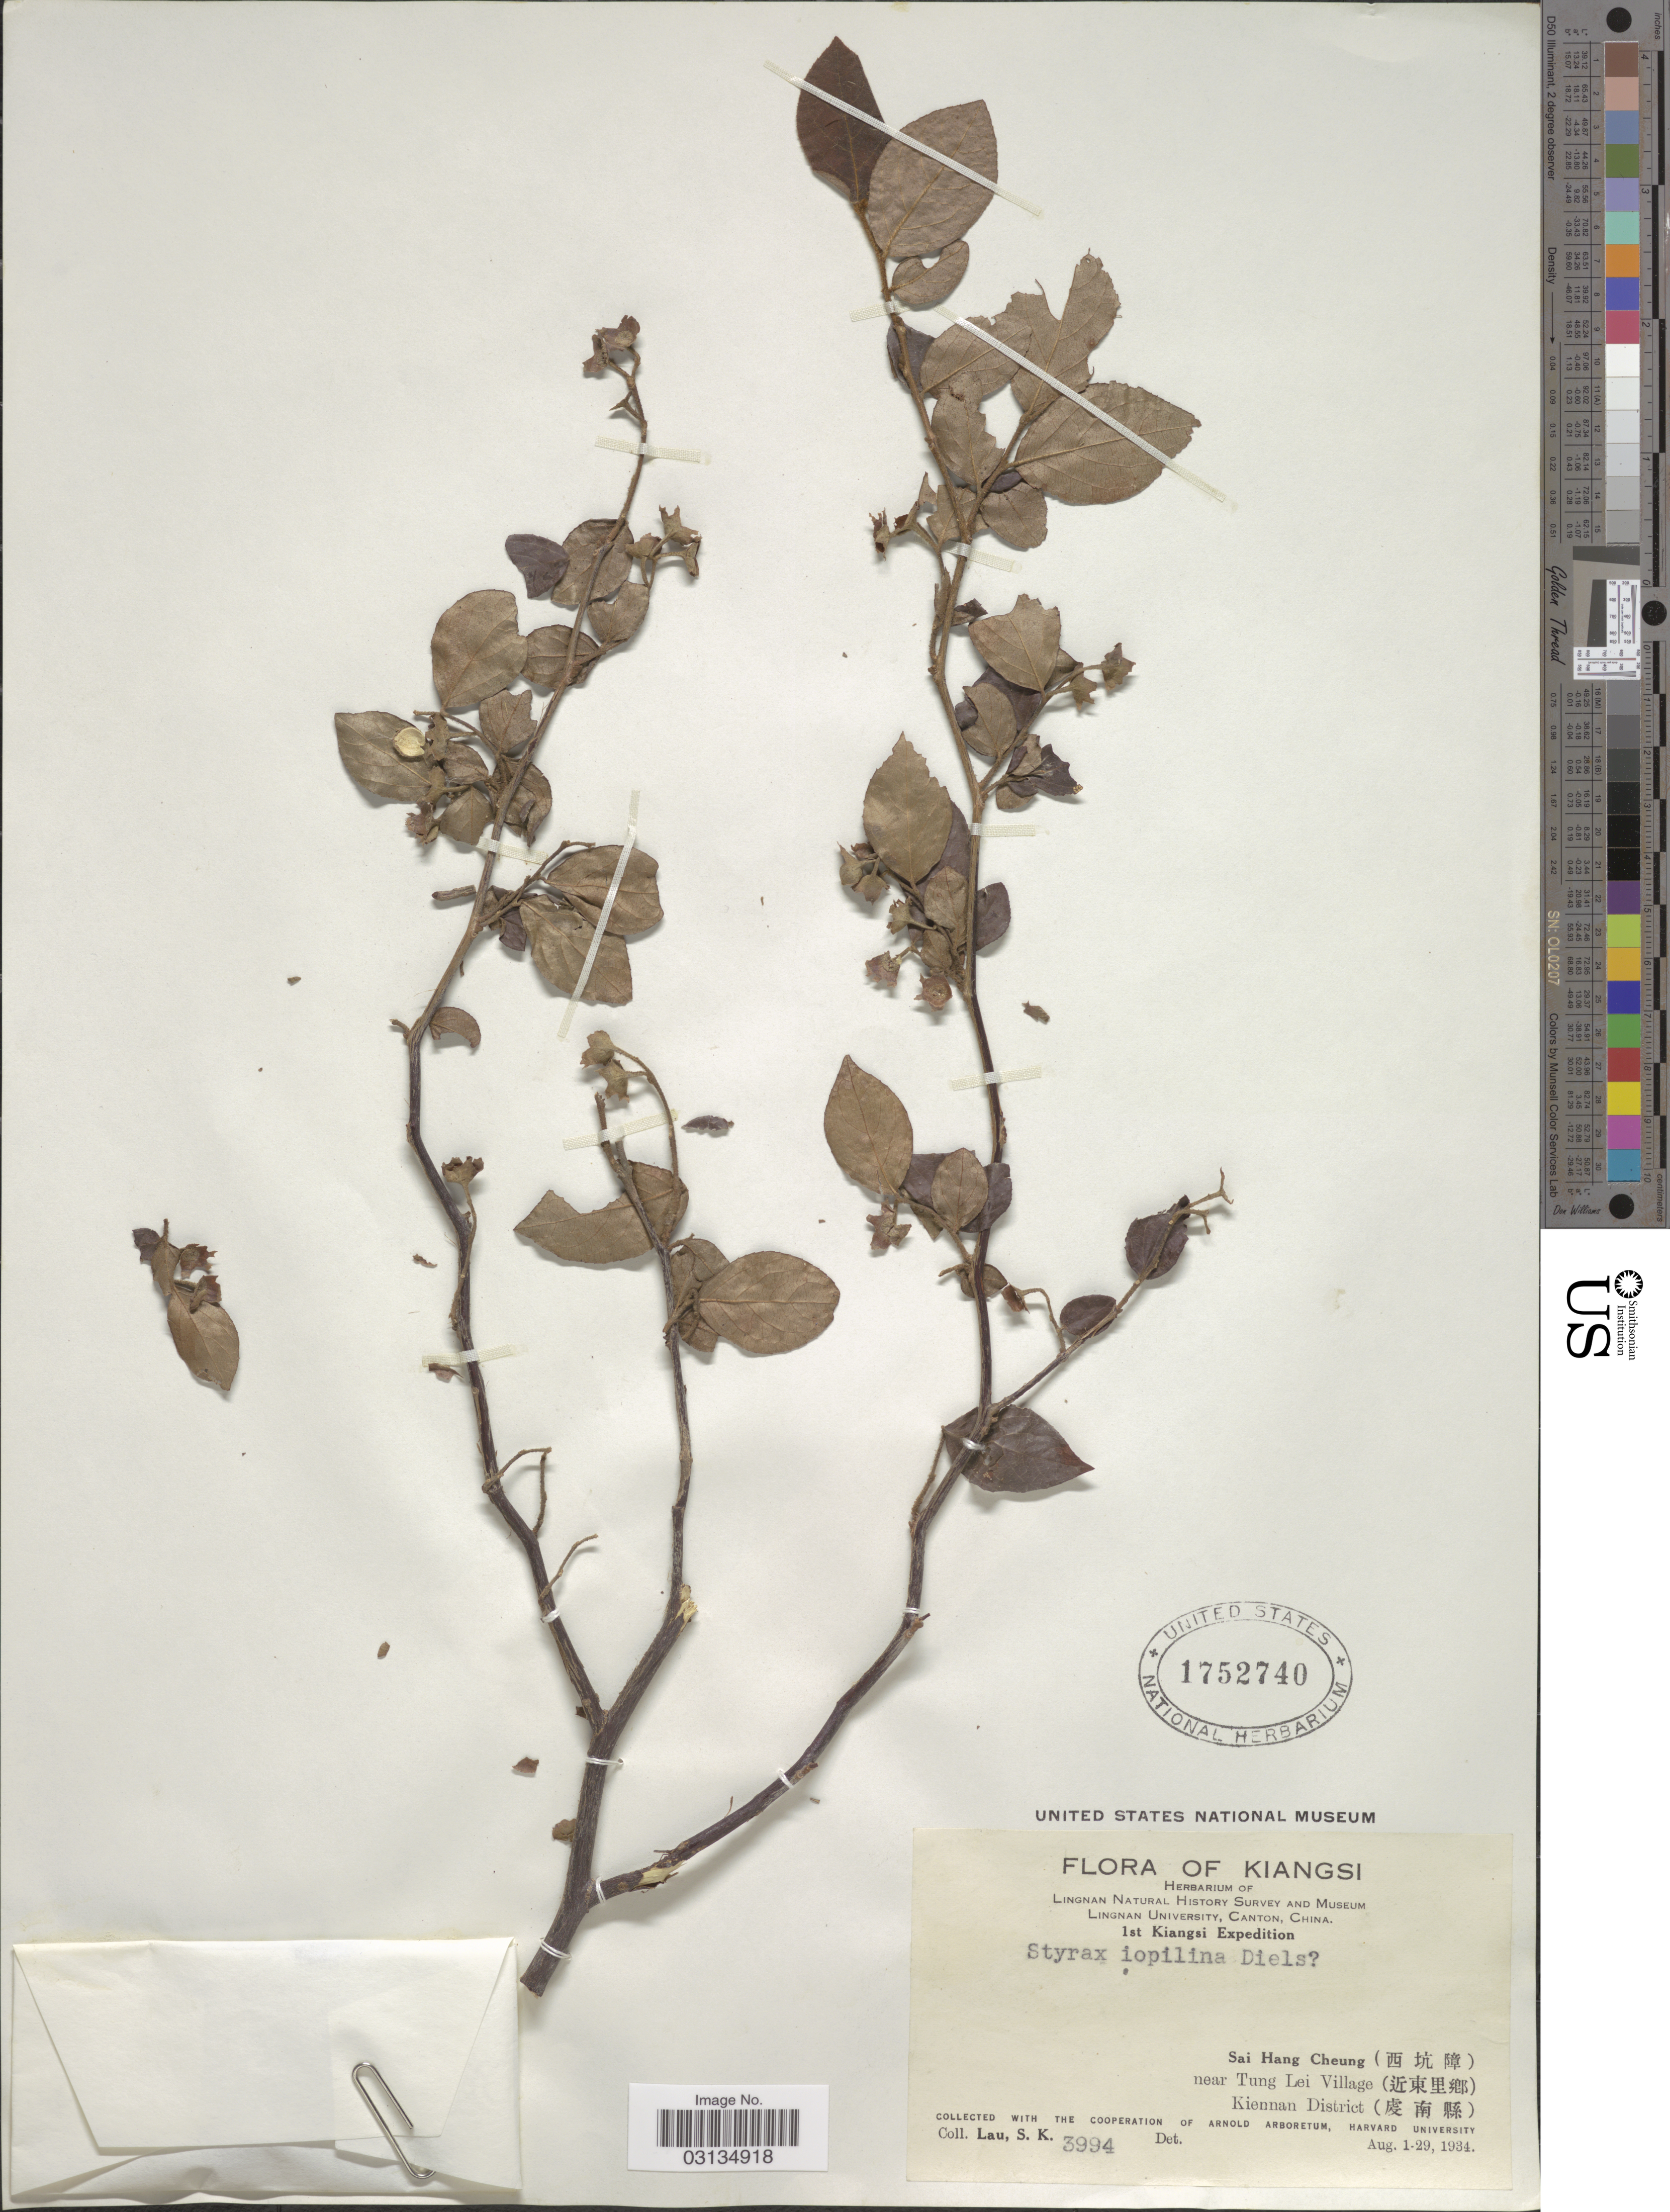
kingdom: Plantae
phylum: Tracheophyta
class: Magnoliopsida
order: Ericales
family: Styracaceae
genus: Styrax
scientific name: Styrax iopilinus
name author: Diels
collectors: S. K. Lau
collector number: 3994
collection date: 1934-08-01/1934-08-29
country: China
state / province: Jiangxi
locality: Kiangsi. Sai Hang Cheung near Tung Lei Village. Kiennan District.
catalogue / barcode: US 1752740